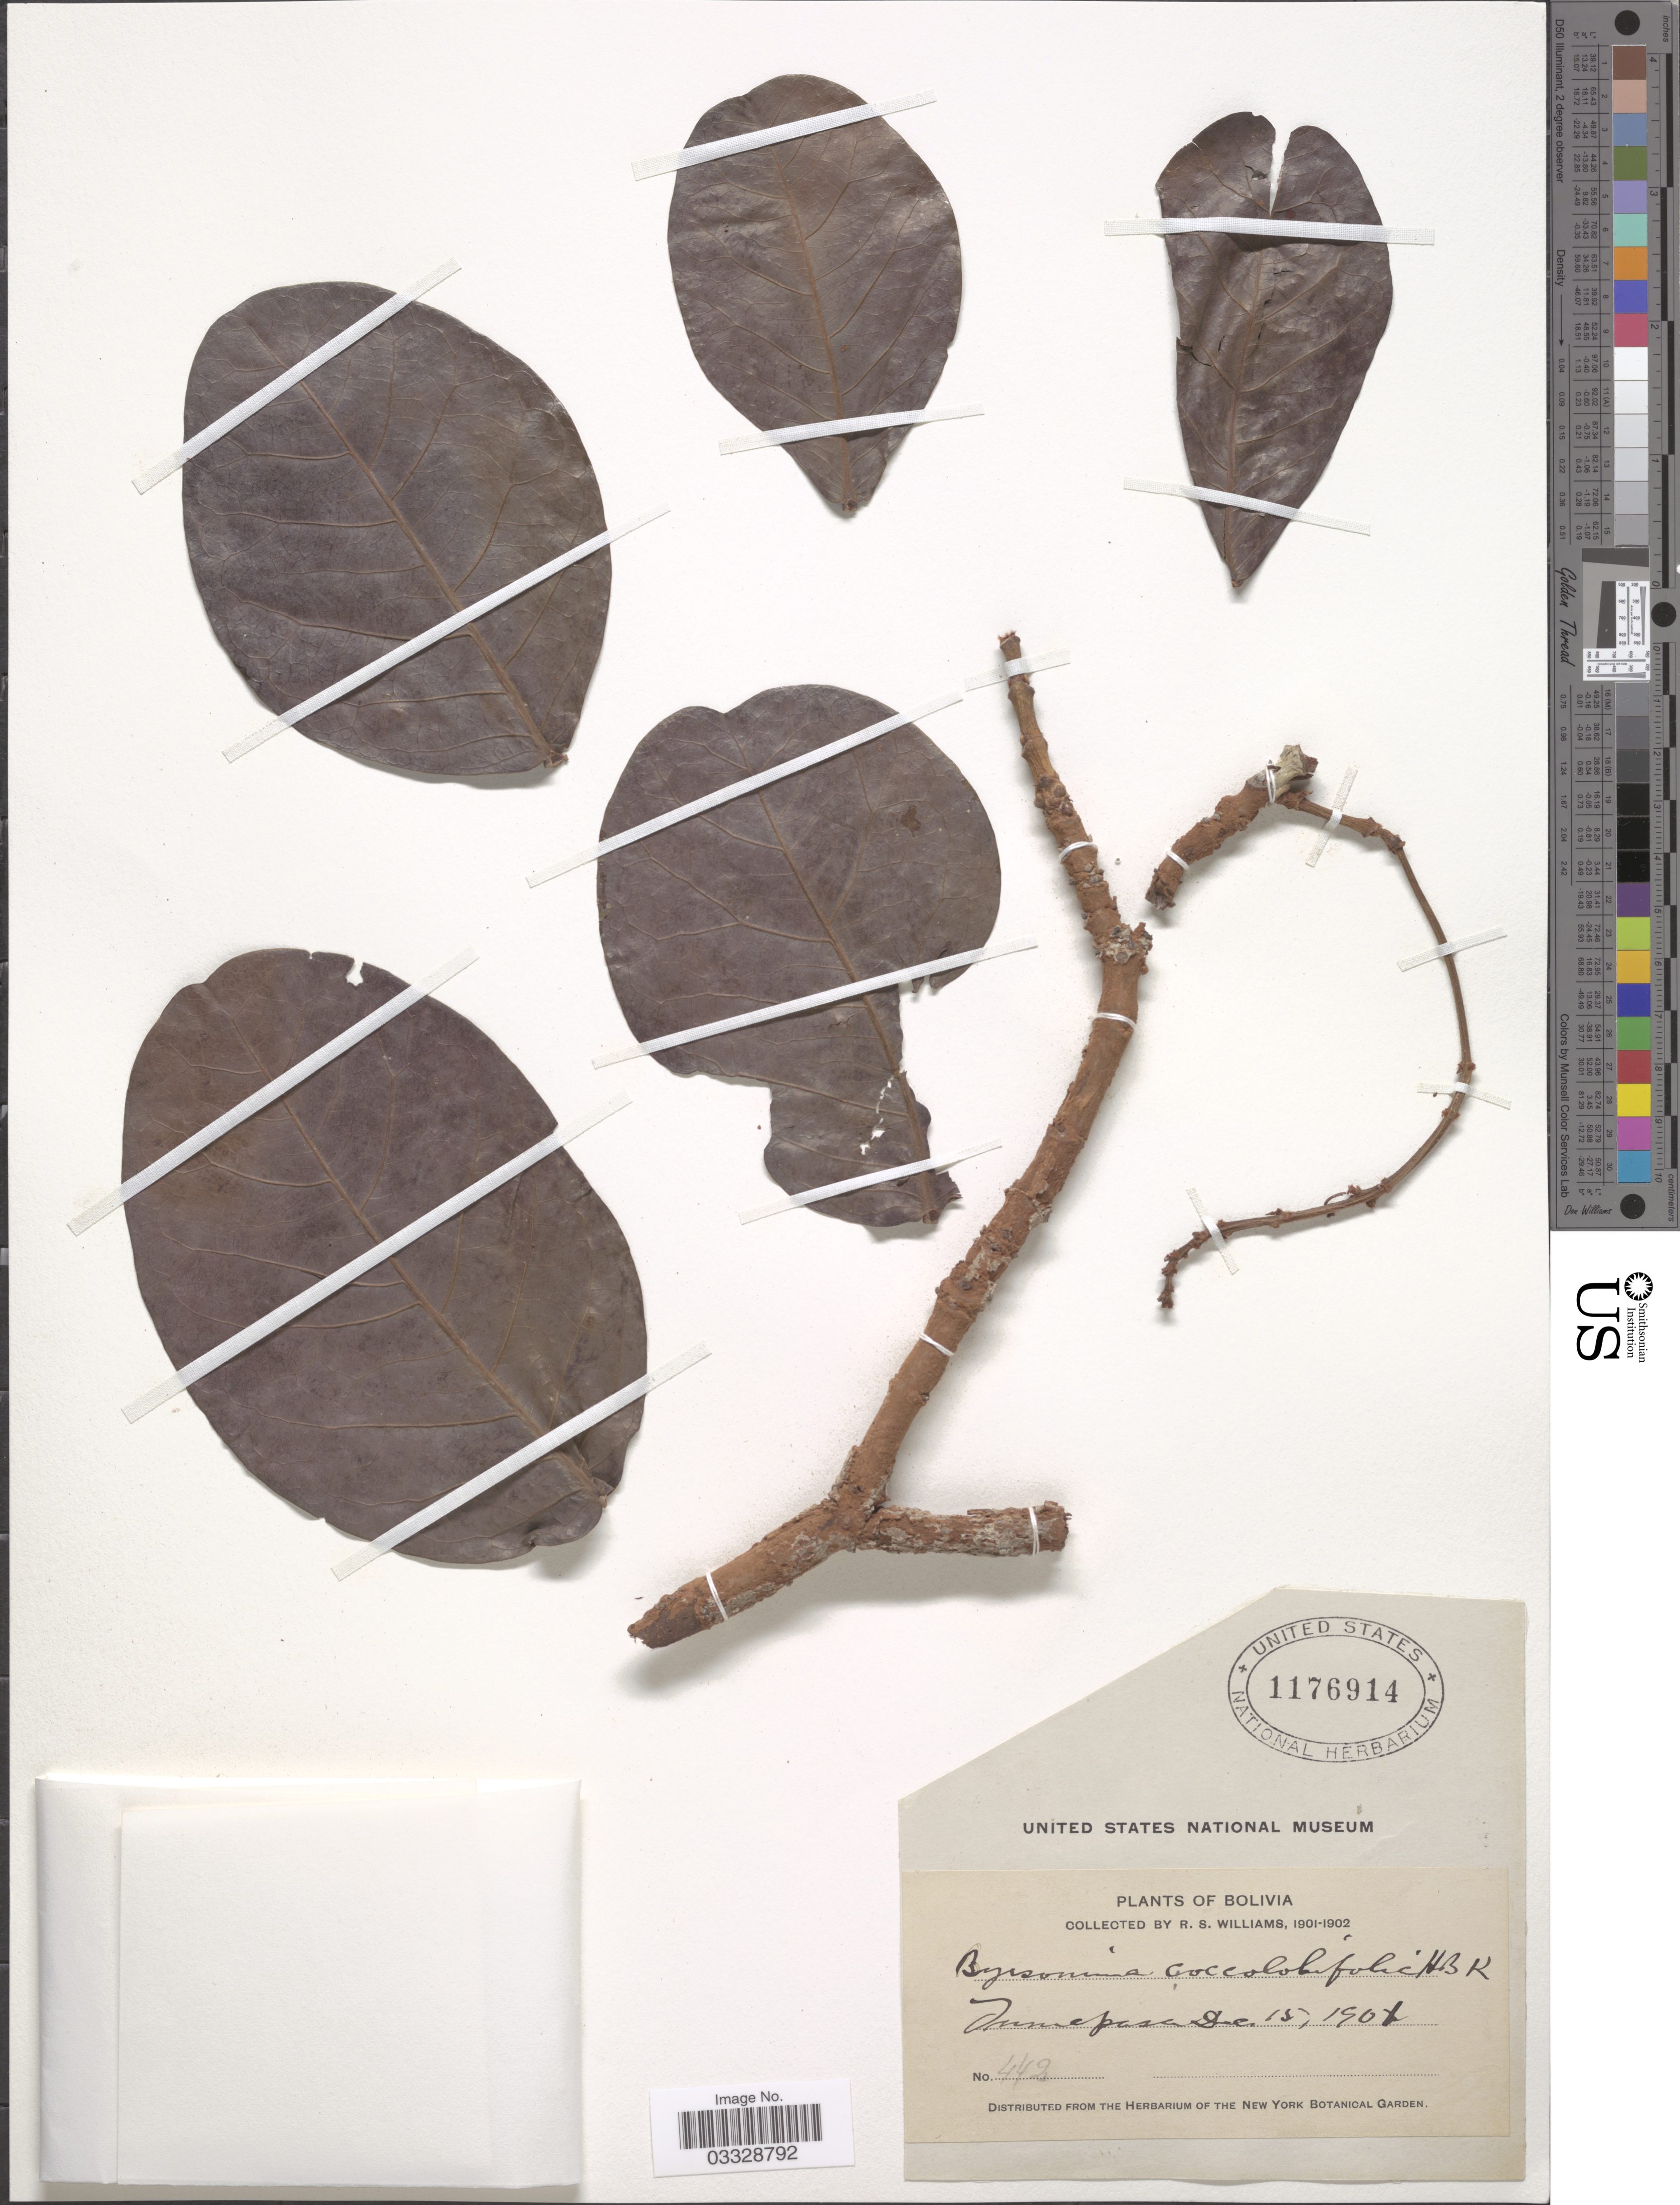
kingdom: Plantae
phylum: Tracheophyta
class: Magnoliopsida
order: Malpighiales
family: Malpighiaceae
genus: Byrsonima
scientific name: Byrsonima coccolobifolia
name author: Kunth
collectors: R. S. Williams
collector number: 442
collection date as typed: Dec. 15, 1901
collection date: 1901-12-15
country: Bolivia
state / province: La Paz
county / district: Iturralde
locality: Tumupasa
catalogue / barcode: US 1176914